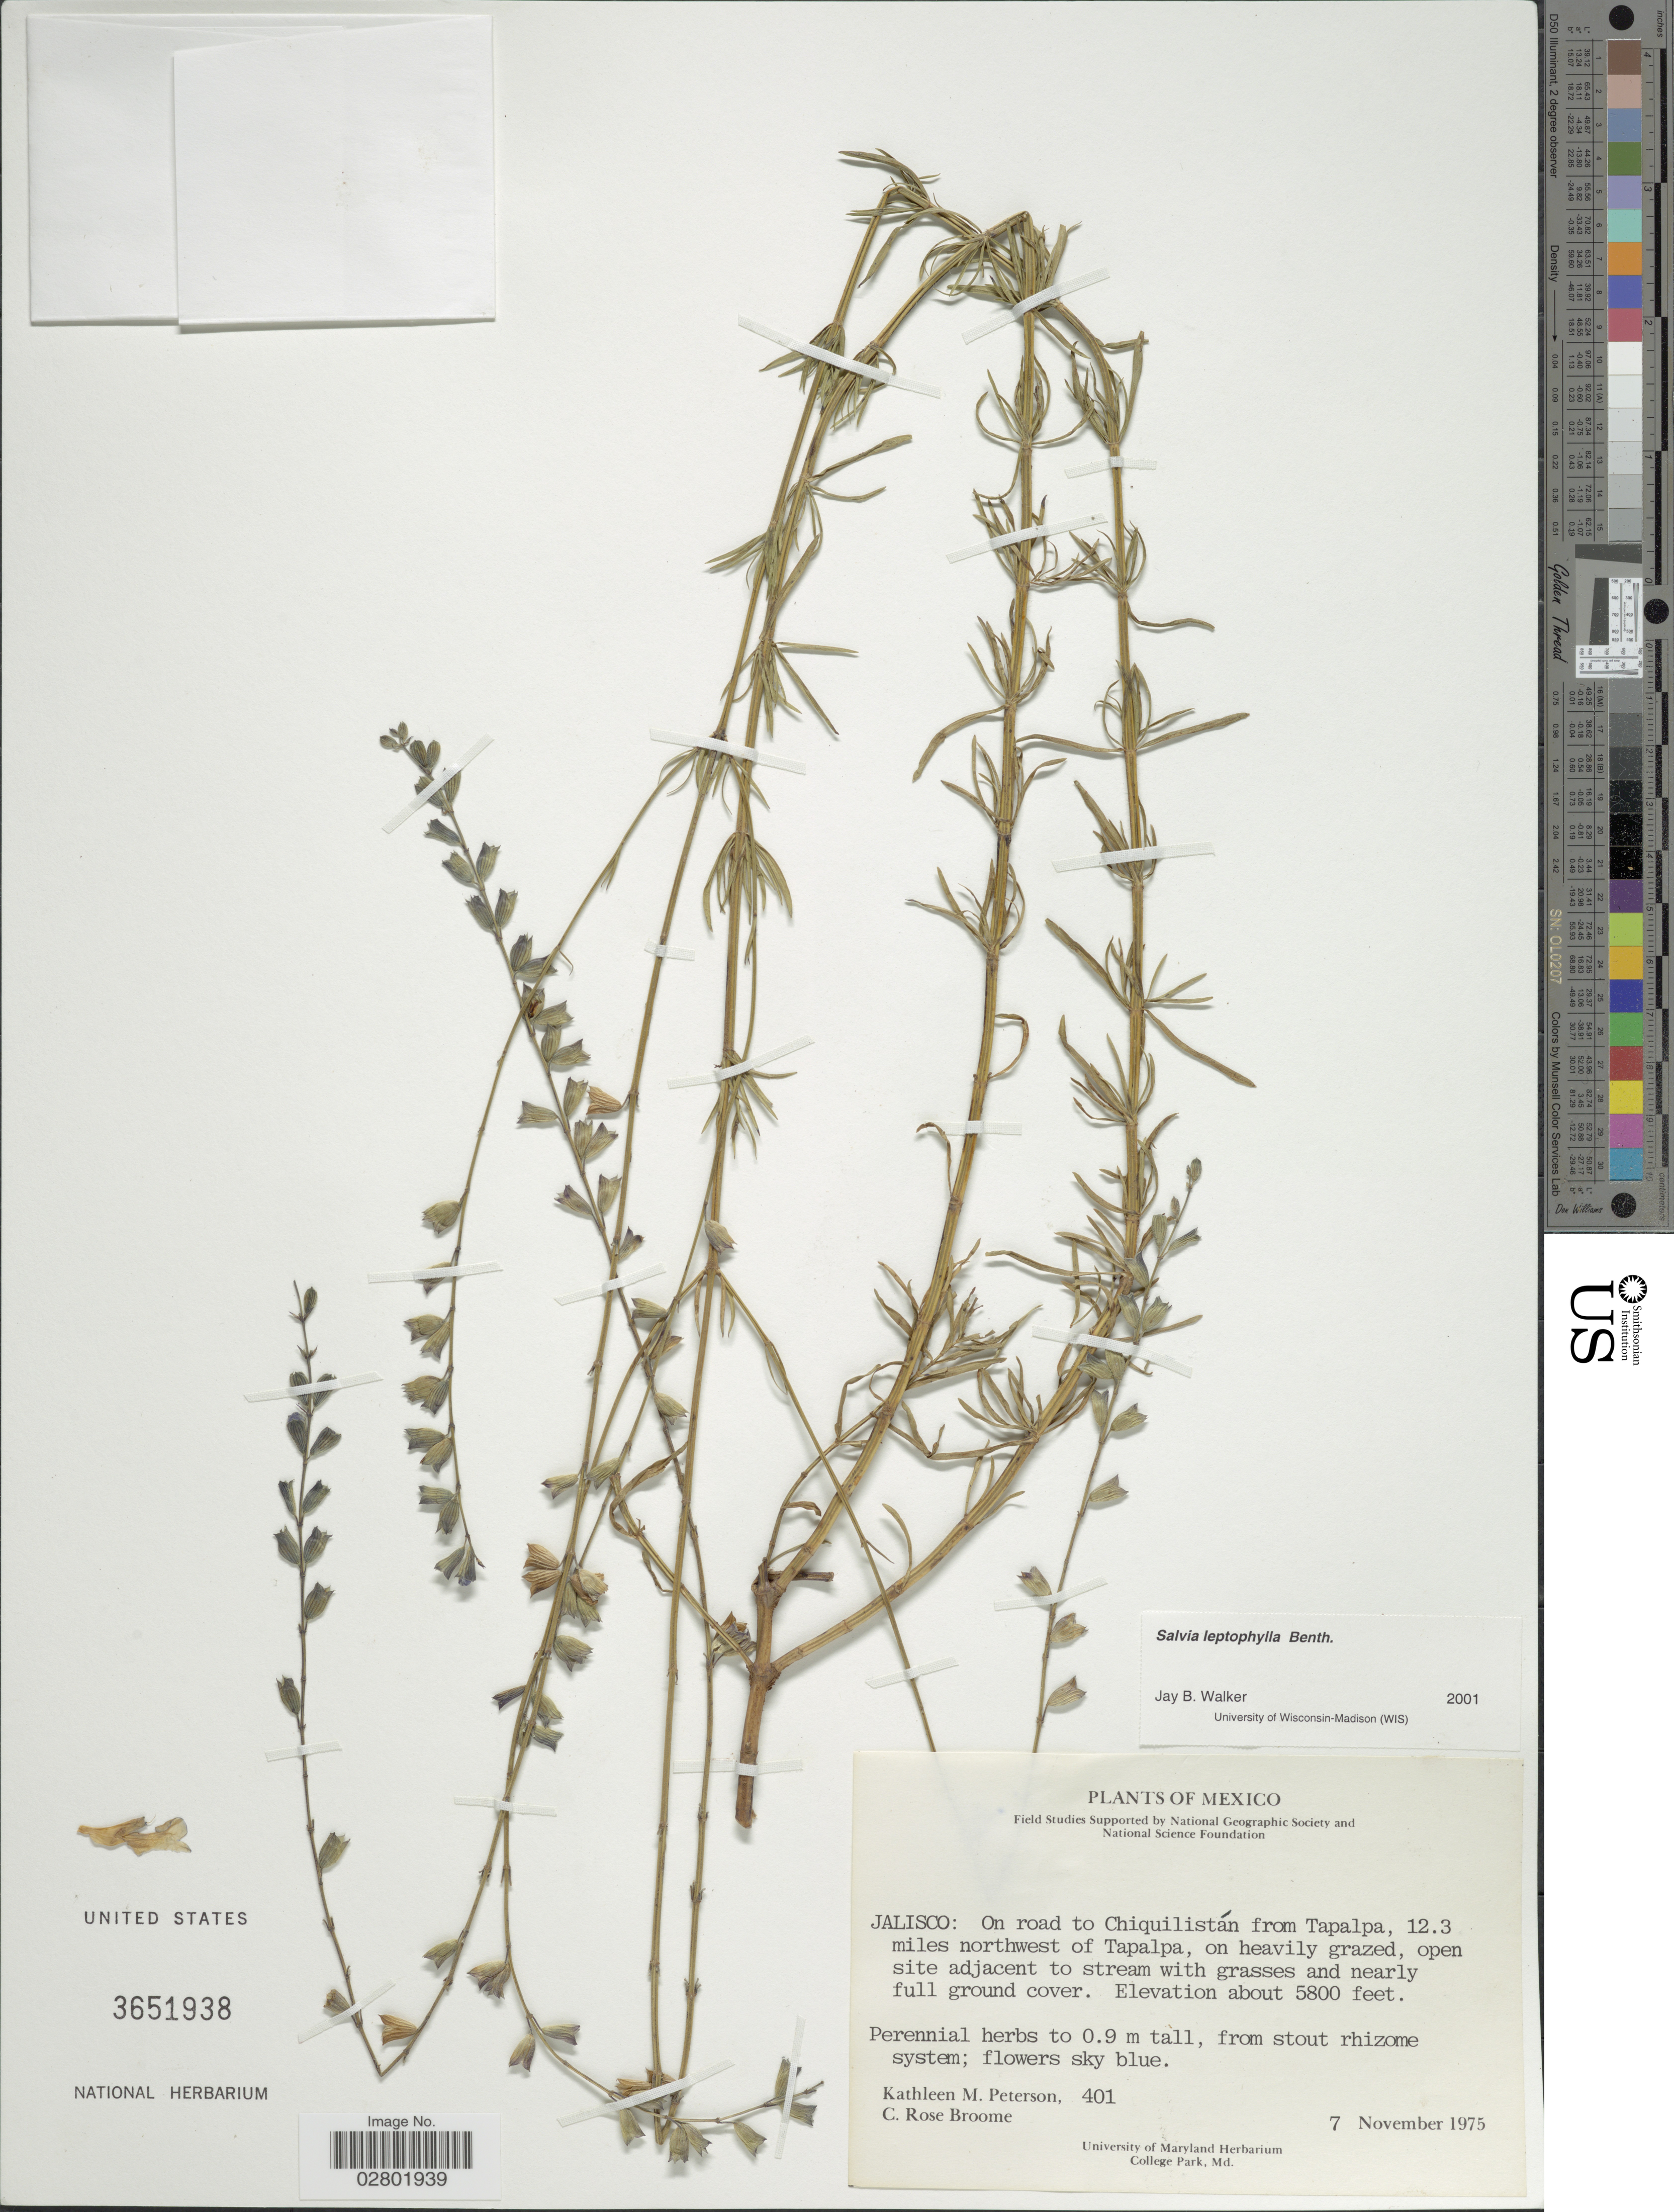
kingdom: Plantae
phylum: Tracheophyta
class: Magnoliopsida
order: Lamiales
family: Lamiaceae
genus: Salvia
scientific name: Salvia leptophylla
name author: Benth.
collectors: K. Peterson & C. R. Broome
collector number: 401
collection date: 1975-11-07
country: Mexico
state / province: Jalisco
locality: On road to Chiquilistán from Tapalpa, 12.3 miles northwest of Tapalpa.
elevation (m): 1768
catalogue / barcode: US 3651938